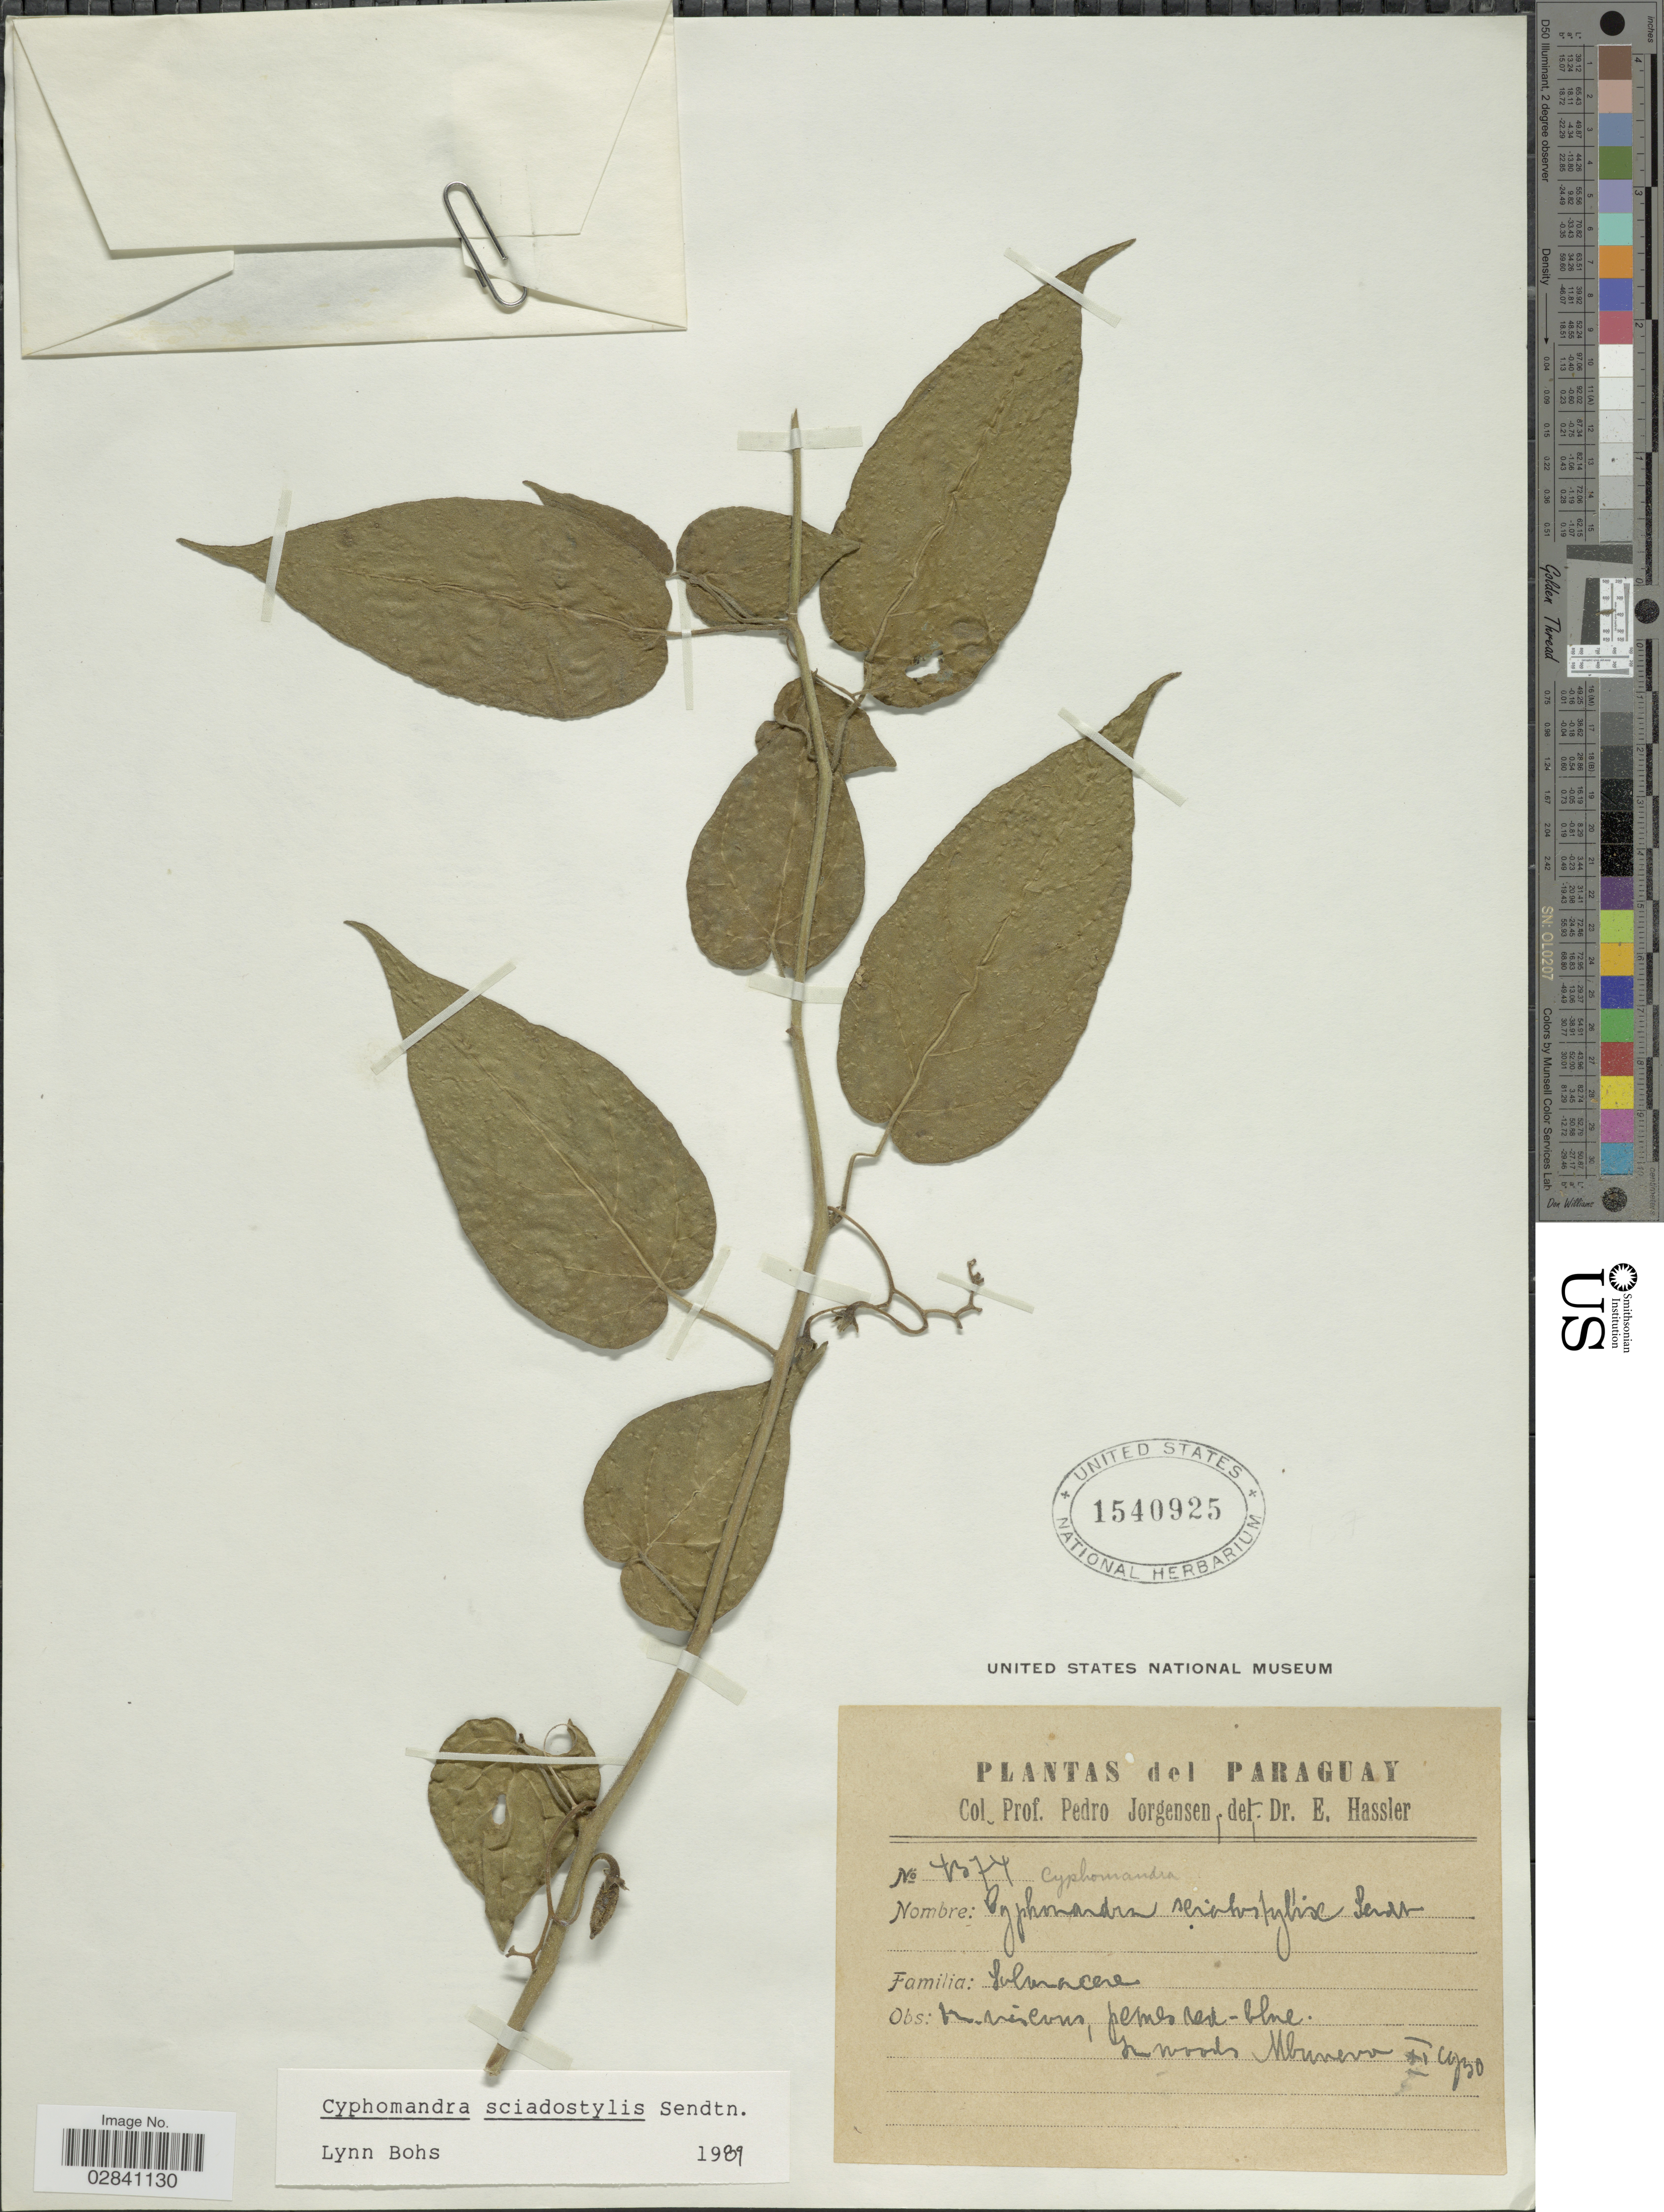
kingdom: Plantae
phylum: Tracheophyta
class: Magnoliopsida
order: Solanales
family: Solanaceae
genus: Cyphomandra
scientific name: Cyphomandra sciadostylis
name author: Sendtn.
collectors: P. Jörgensen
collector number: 4374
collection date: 1930-11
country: Paraguay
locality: Pl. vierns, pemes red-blue. In woods Ubuneva.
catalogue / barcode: US 1540925